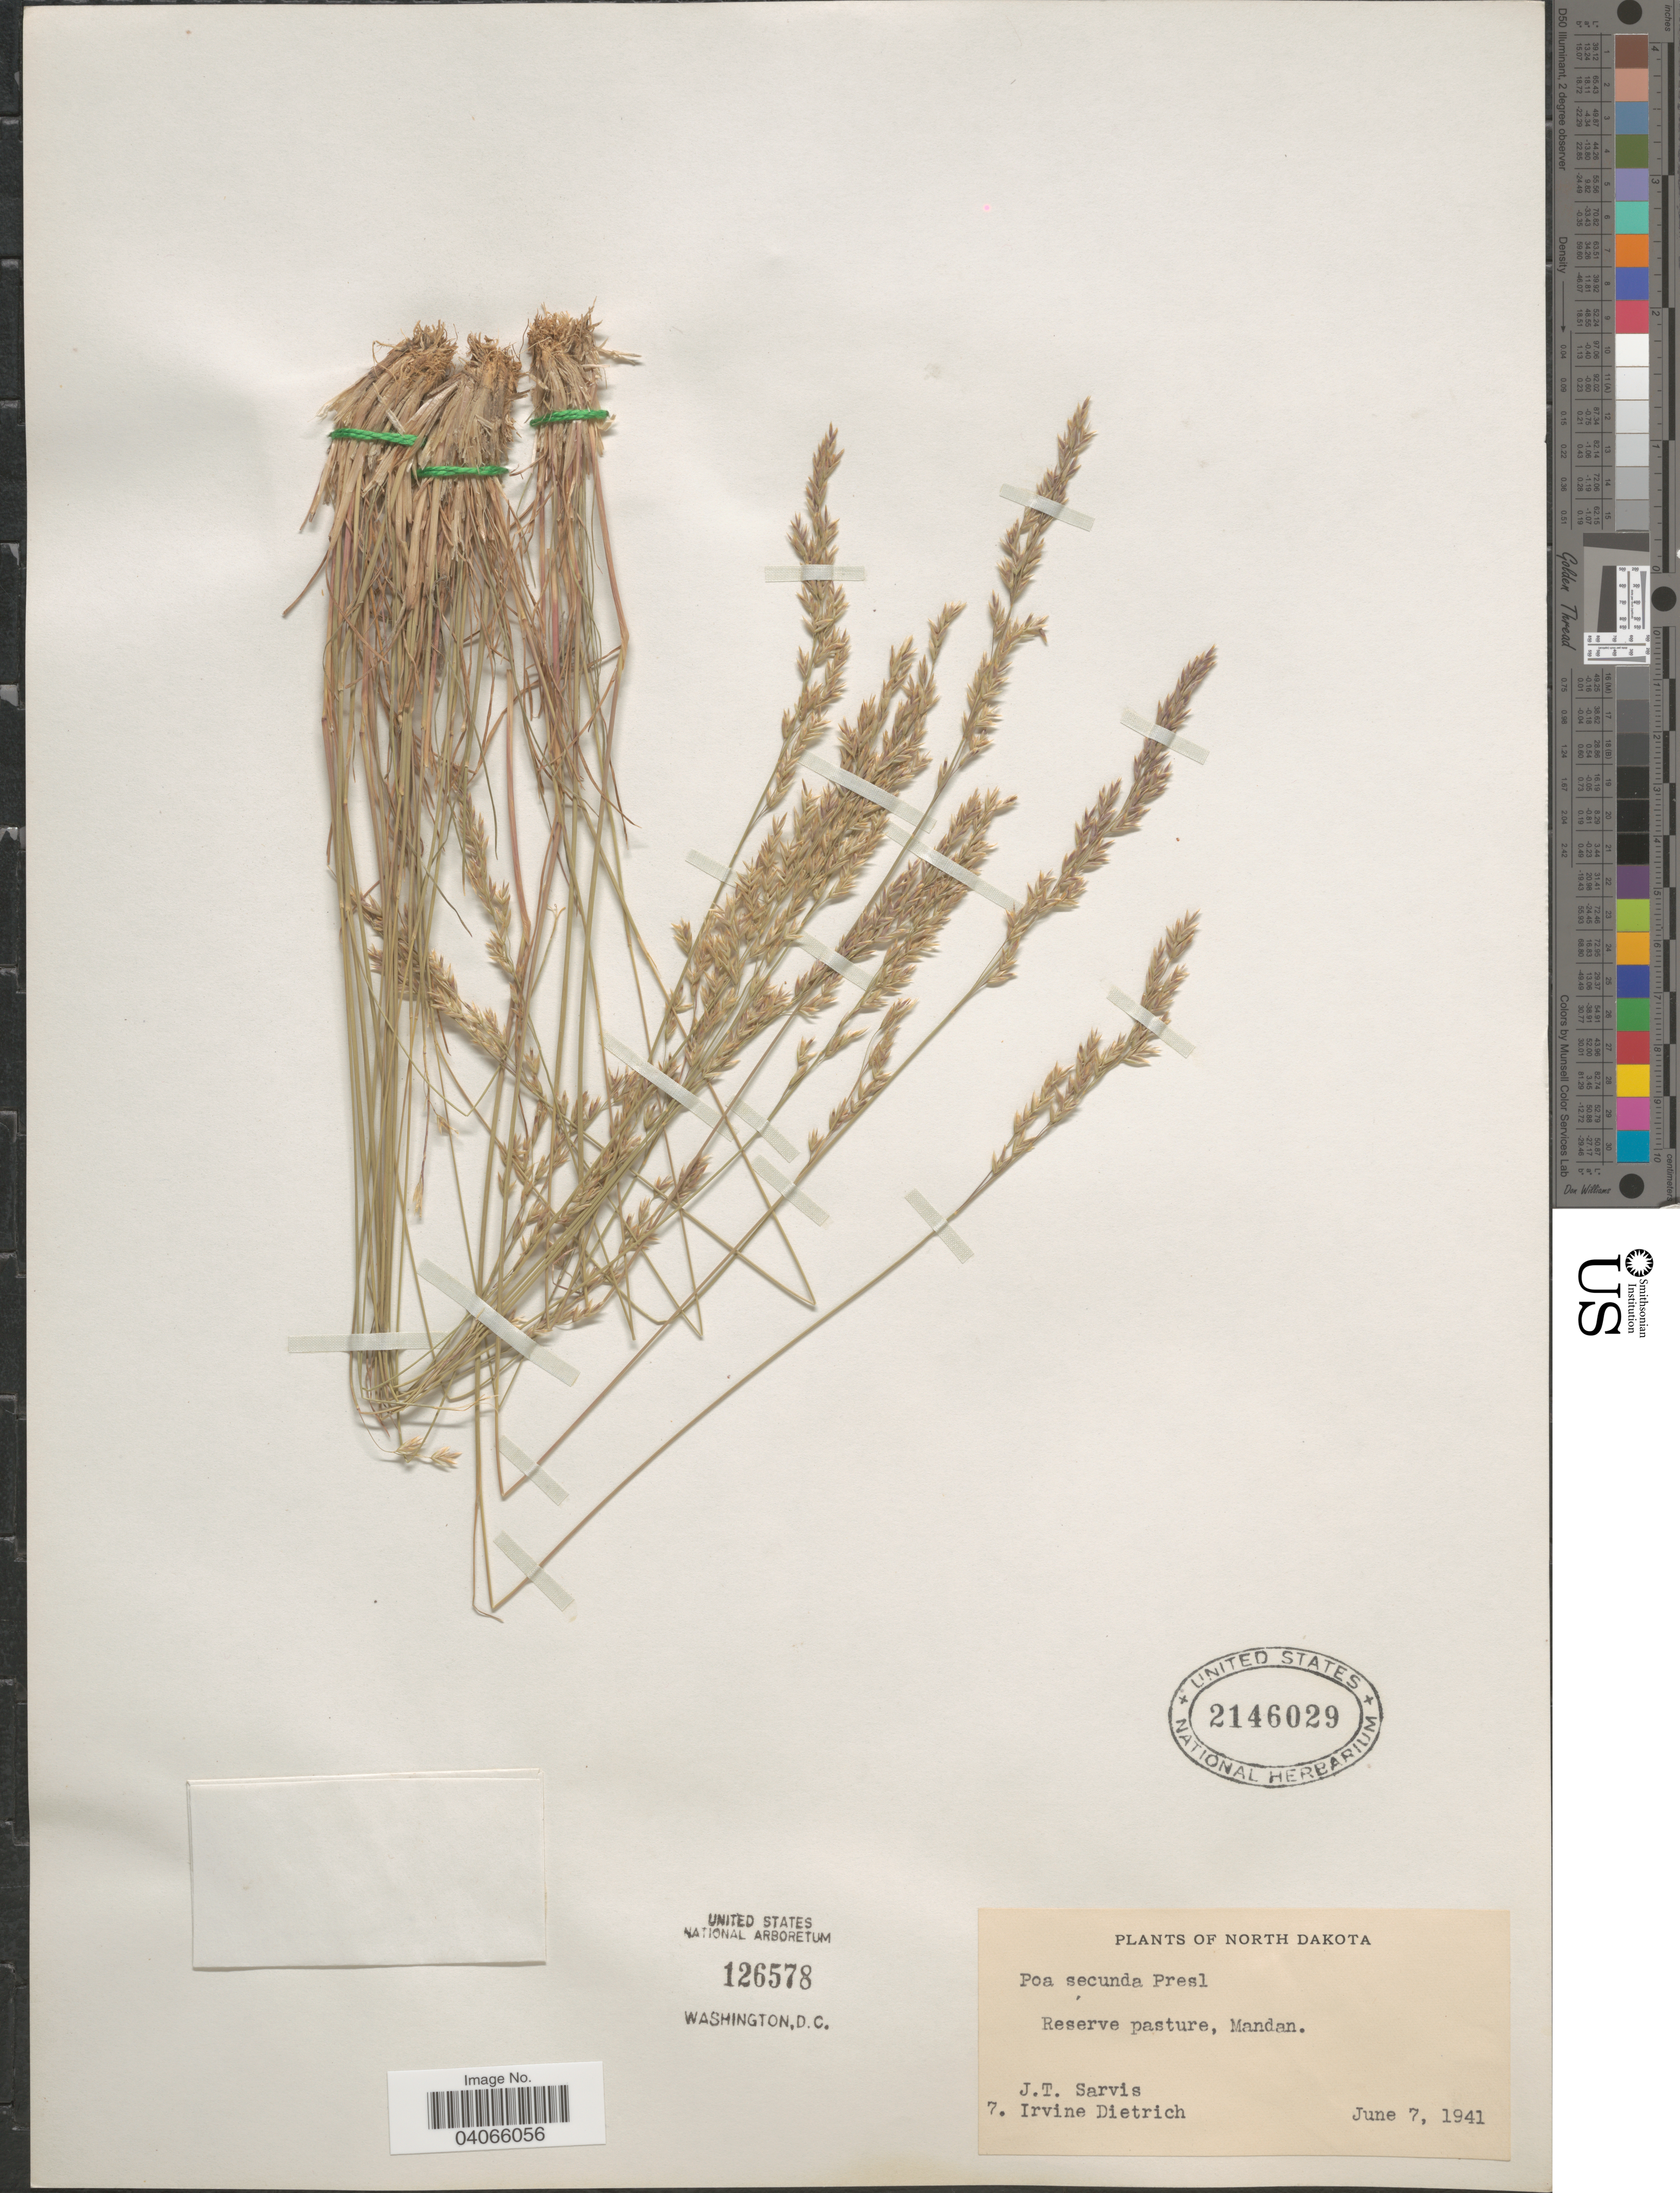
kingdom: Plantae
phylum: Tracheophyta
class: Liliopsida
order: Poales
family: Poaceae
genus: Poa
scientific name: Poa secunda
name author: J. Presl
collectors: J. Sarvis & I. Dietrich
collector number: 7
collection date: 1941-06-07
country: United States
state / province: North Dakota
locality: Reserve pasture, Mandan.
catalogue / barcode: US 2146029